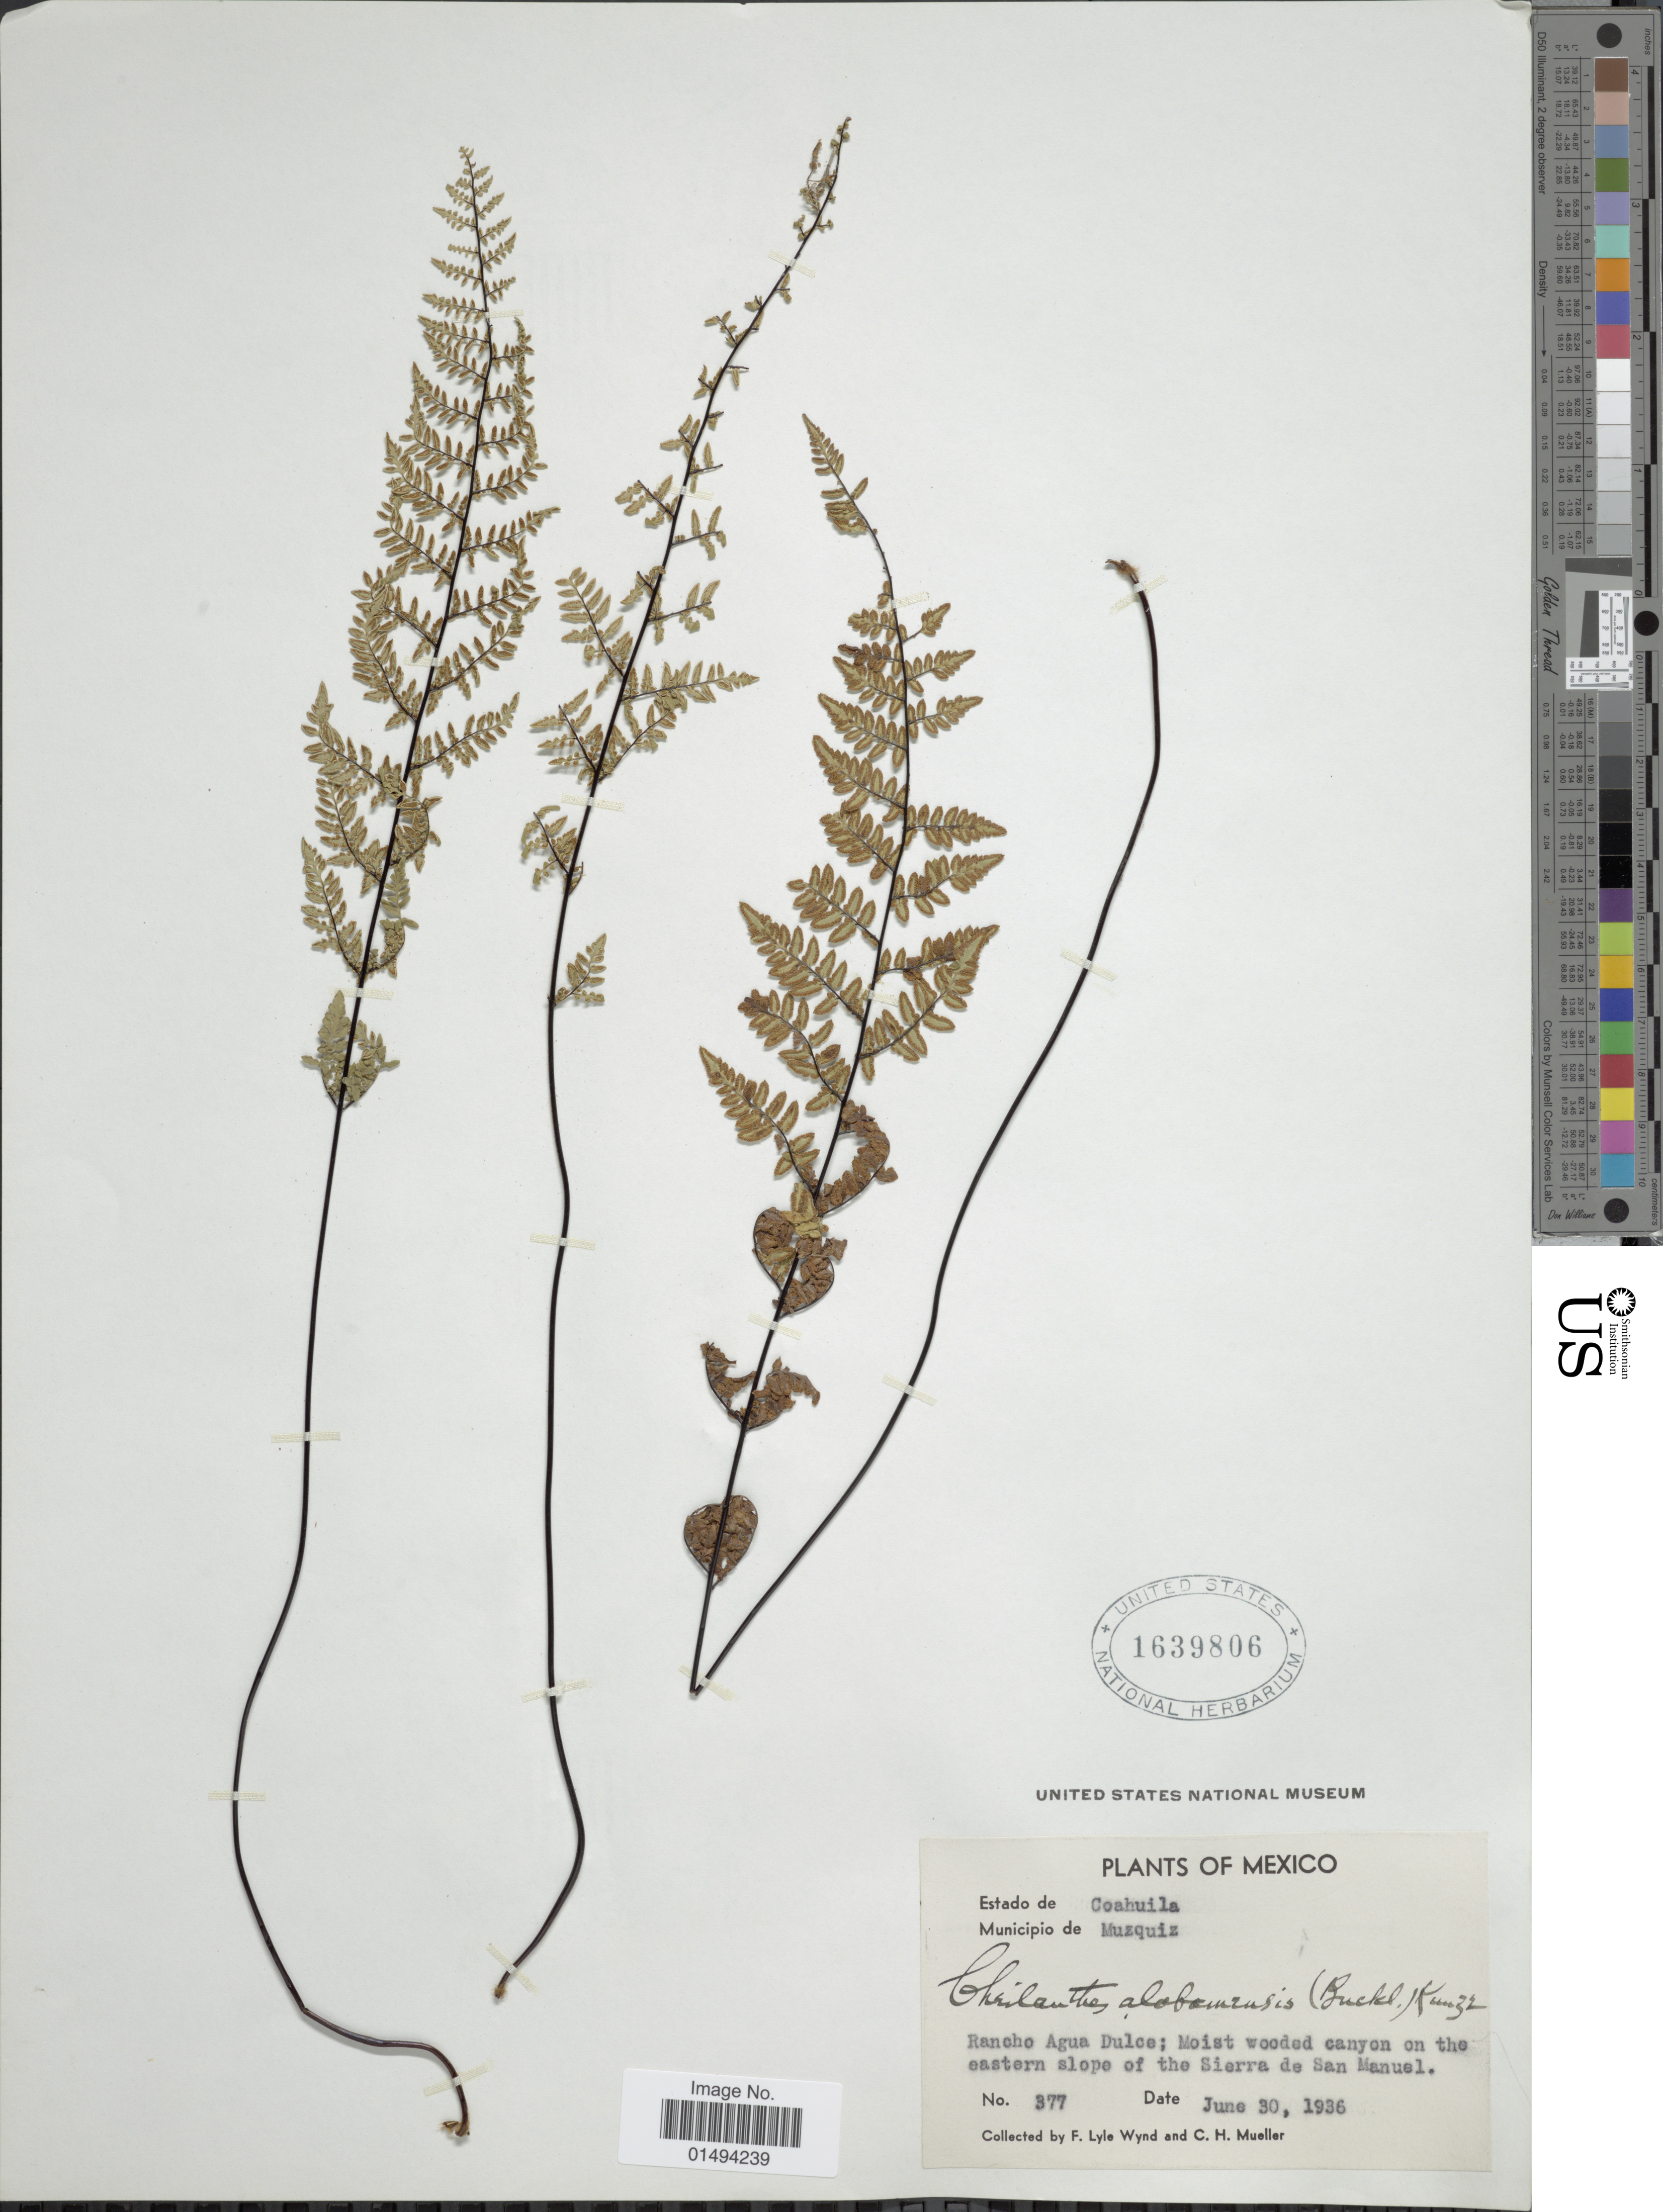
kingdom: Plantae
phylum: Tracheophyta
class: Polypodiopsida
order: Polypodiales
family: Pteridaceae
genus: Myriopteris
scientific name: Myriopteris alabamensis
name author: (Buckley) Grusz & Windham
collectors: F. L. Wynd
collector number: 377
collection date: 1936-06-30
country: Mexico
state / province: Coahuila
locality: Municipio de Muzquiz, Ranhco Agua Dulce; moist wooded canyon on the eastern slope of the Sierra de San Manuel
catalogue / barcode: US 1639806